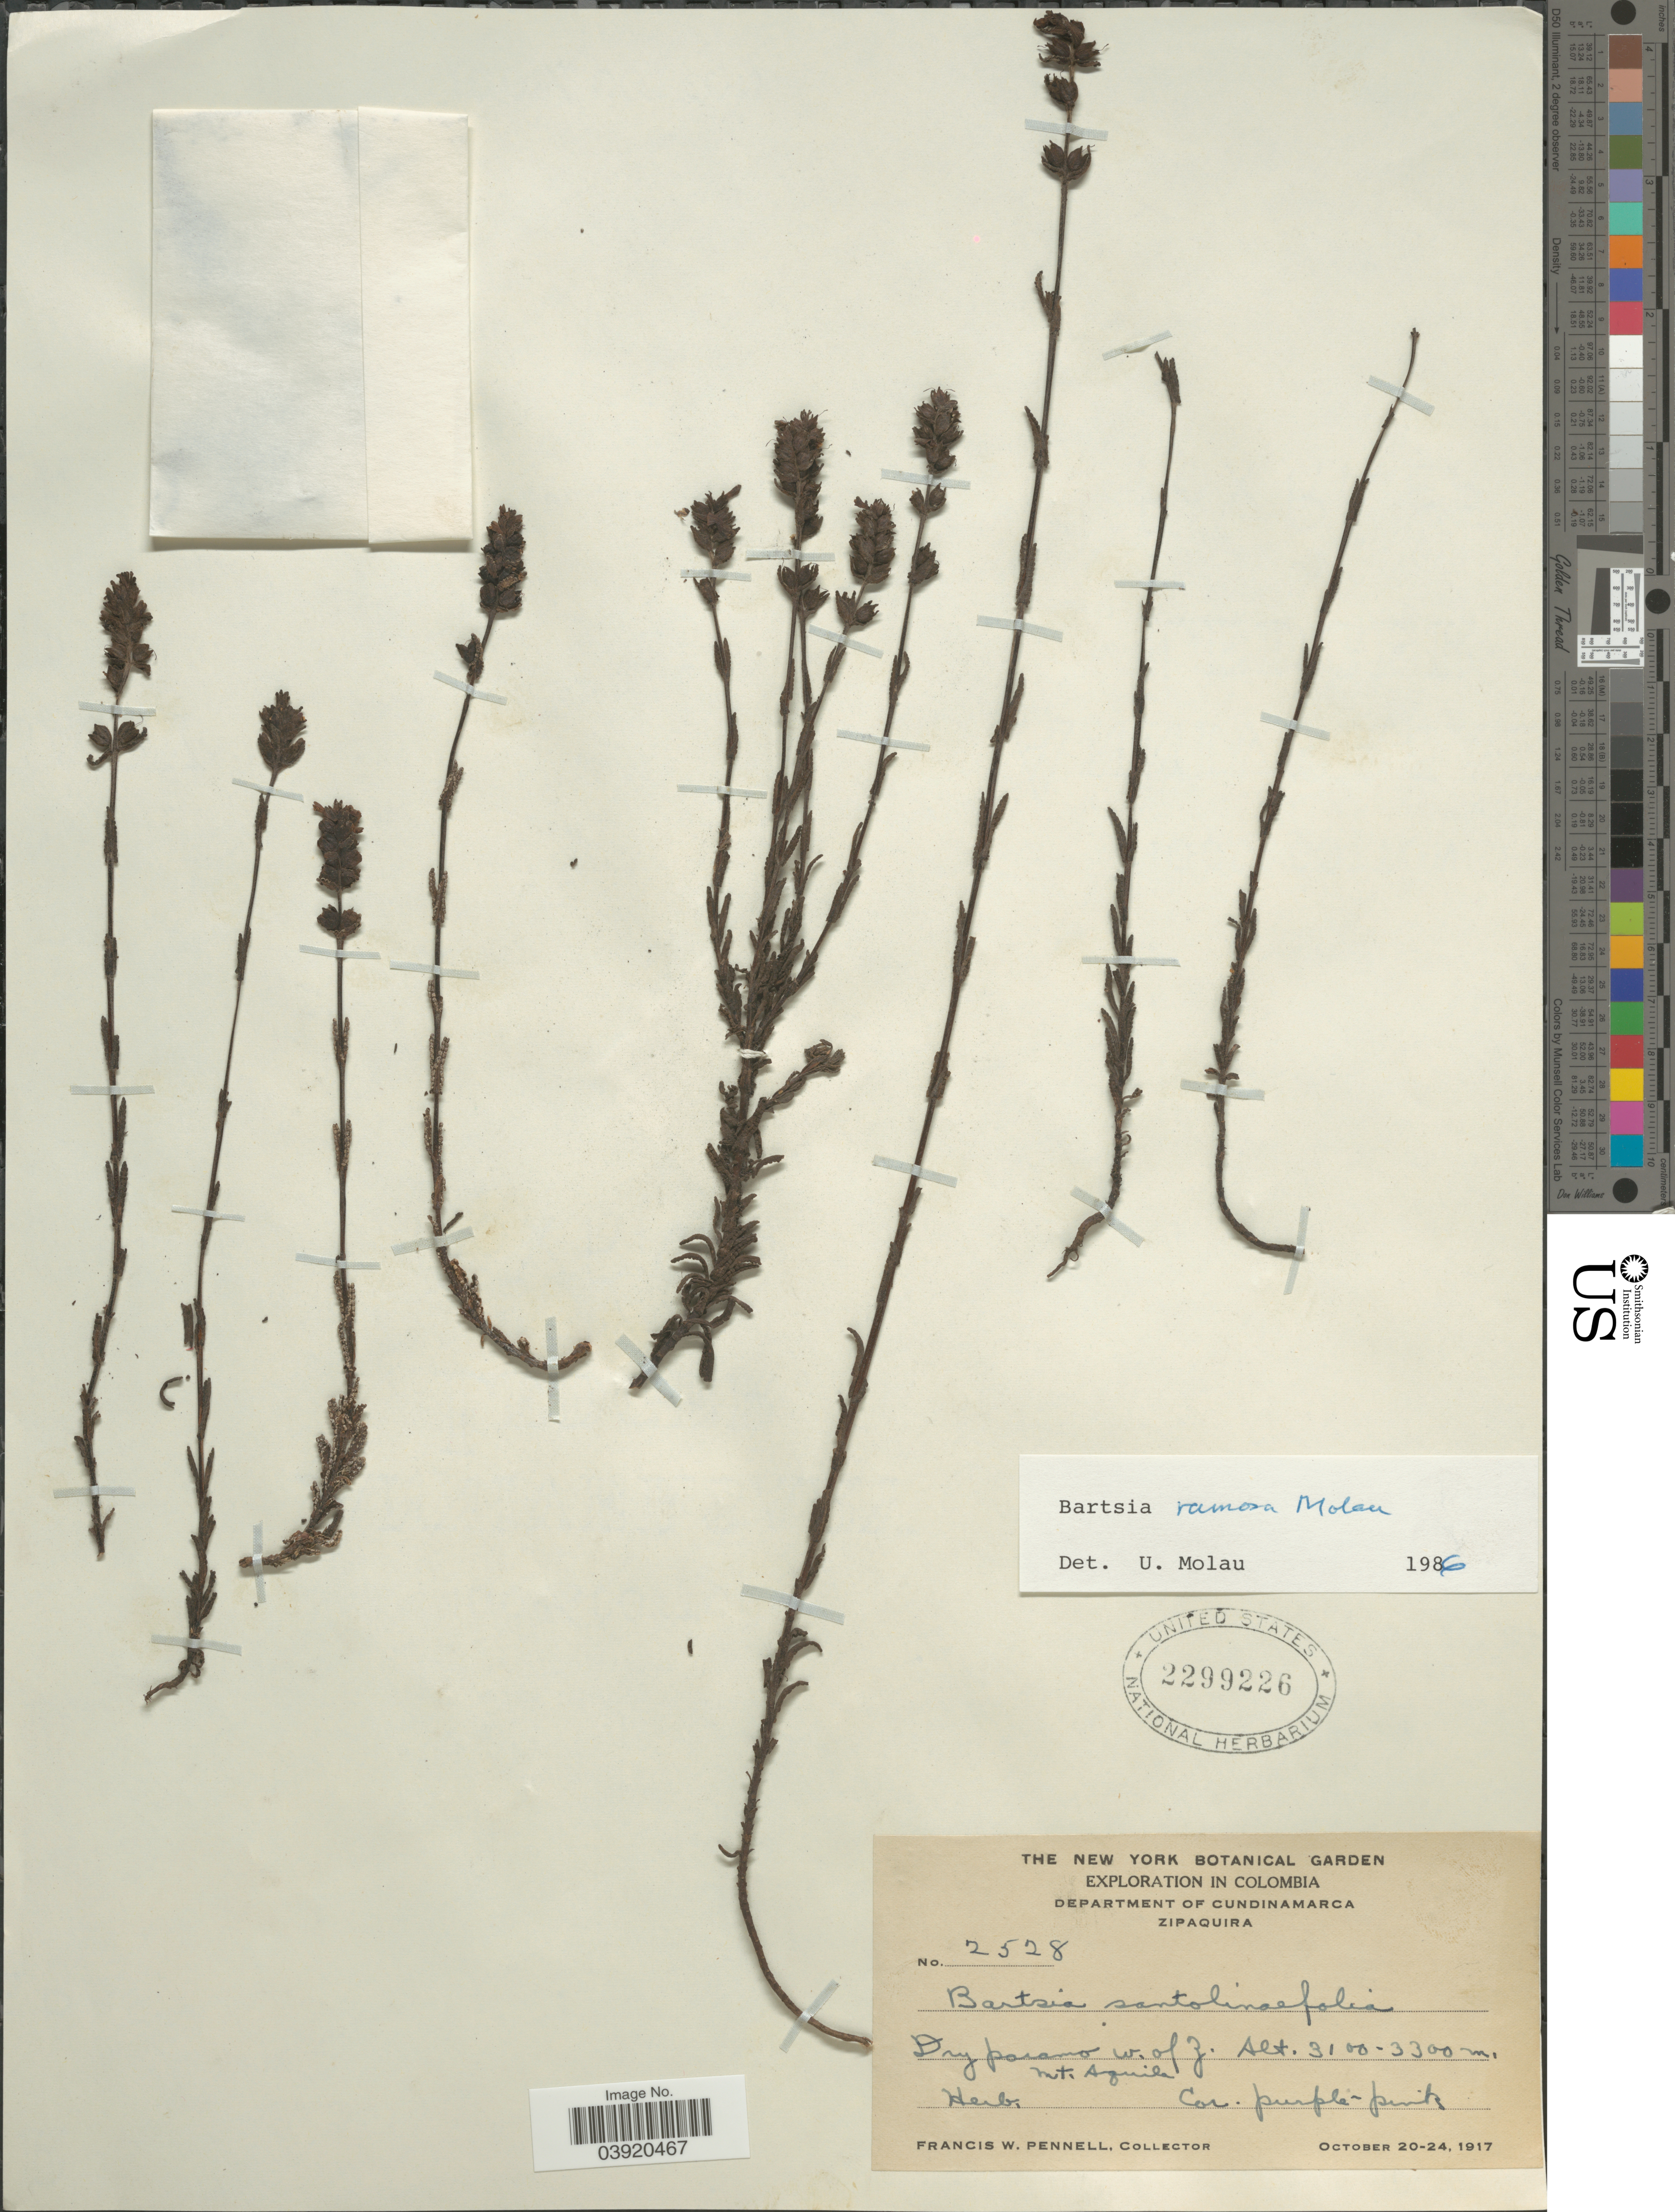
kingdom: Plantae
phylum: Tracheophyta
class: Magnoliopsida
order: Lamiales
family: Orobanchaceae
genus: Bartsia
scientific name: Bartsia ramosa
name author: Molau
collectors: F. W. Pennell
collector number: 2528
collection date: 1917-10-20/1917-10-24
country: Colombia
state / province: Cundinamarca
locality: Department of Cundinamarca.Zipaquira. Dry paramo w. of Z. Mt. Aguila.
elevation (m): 3100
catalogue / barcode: US 2299226